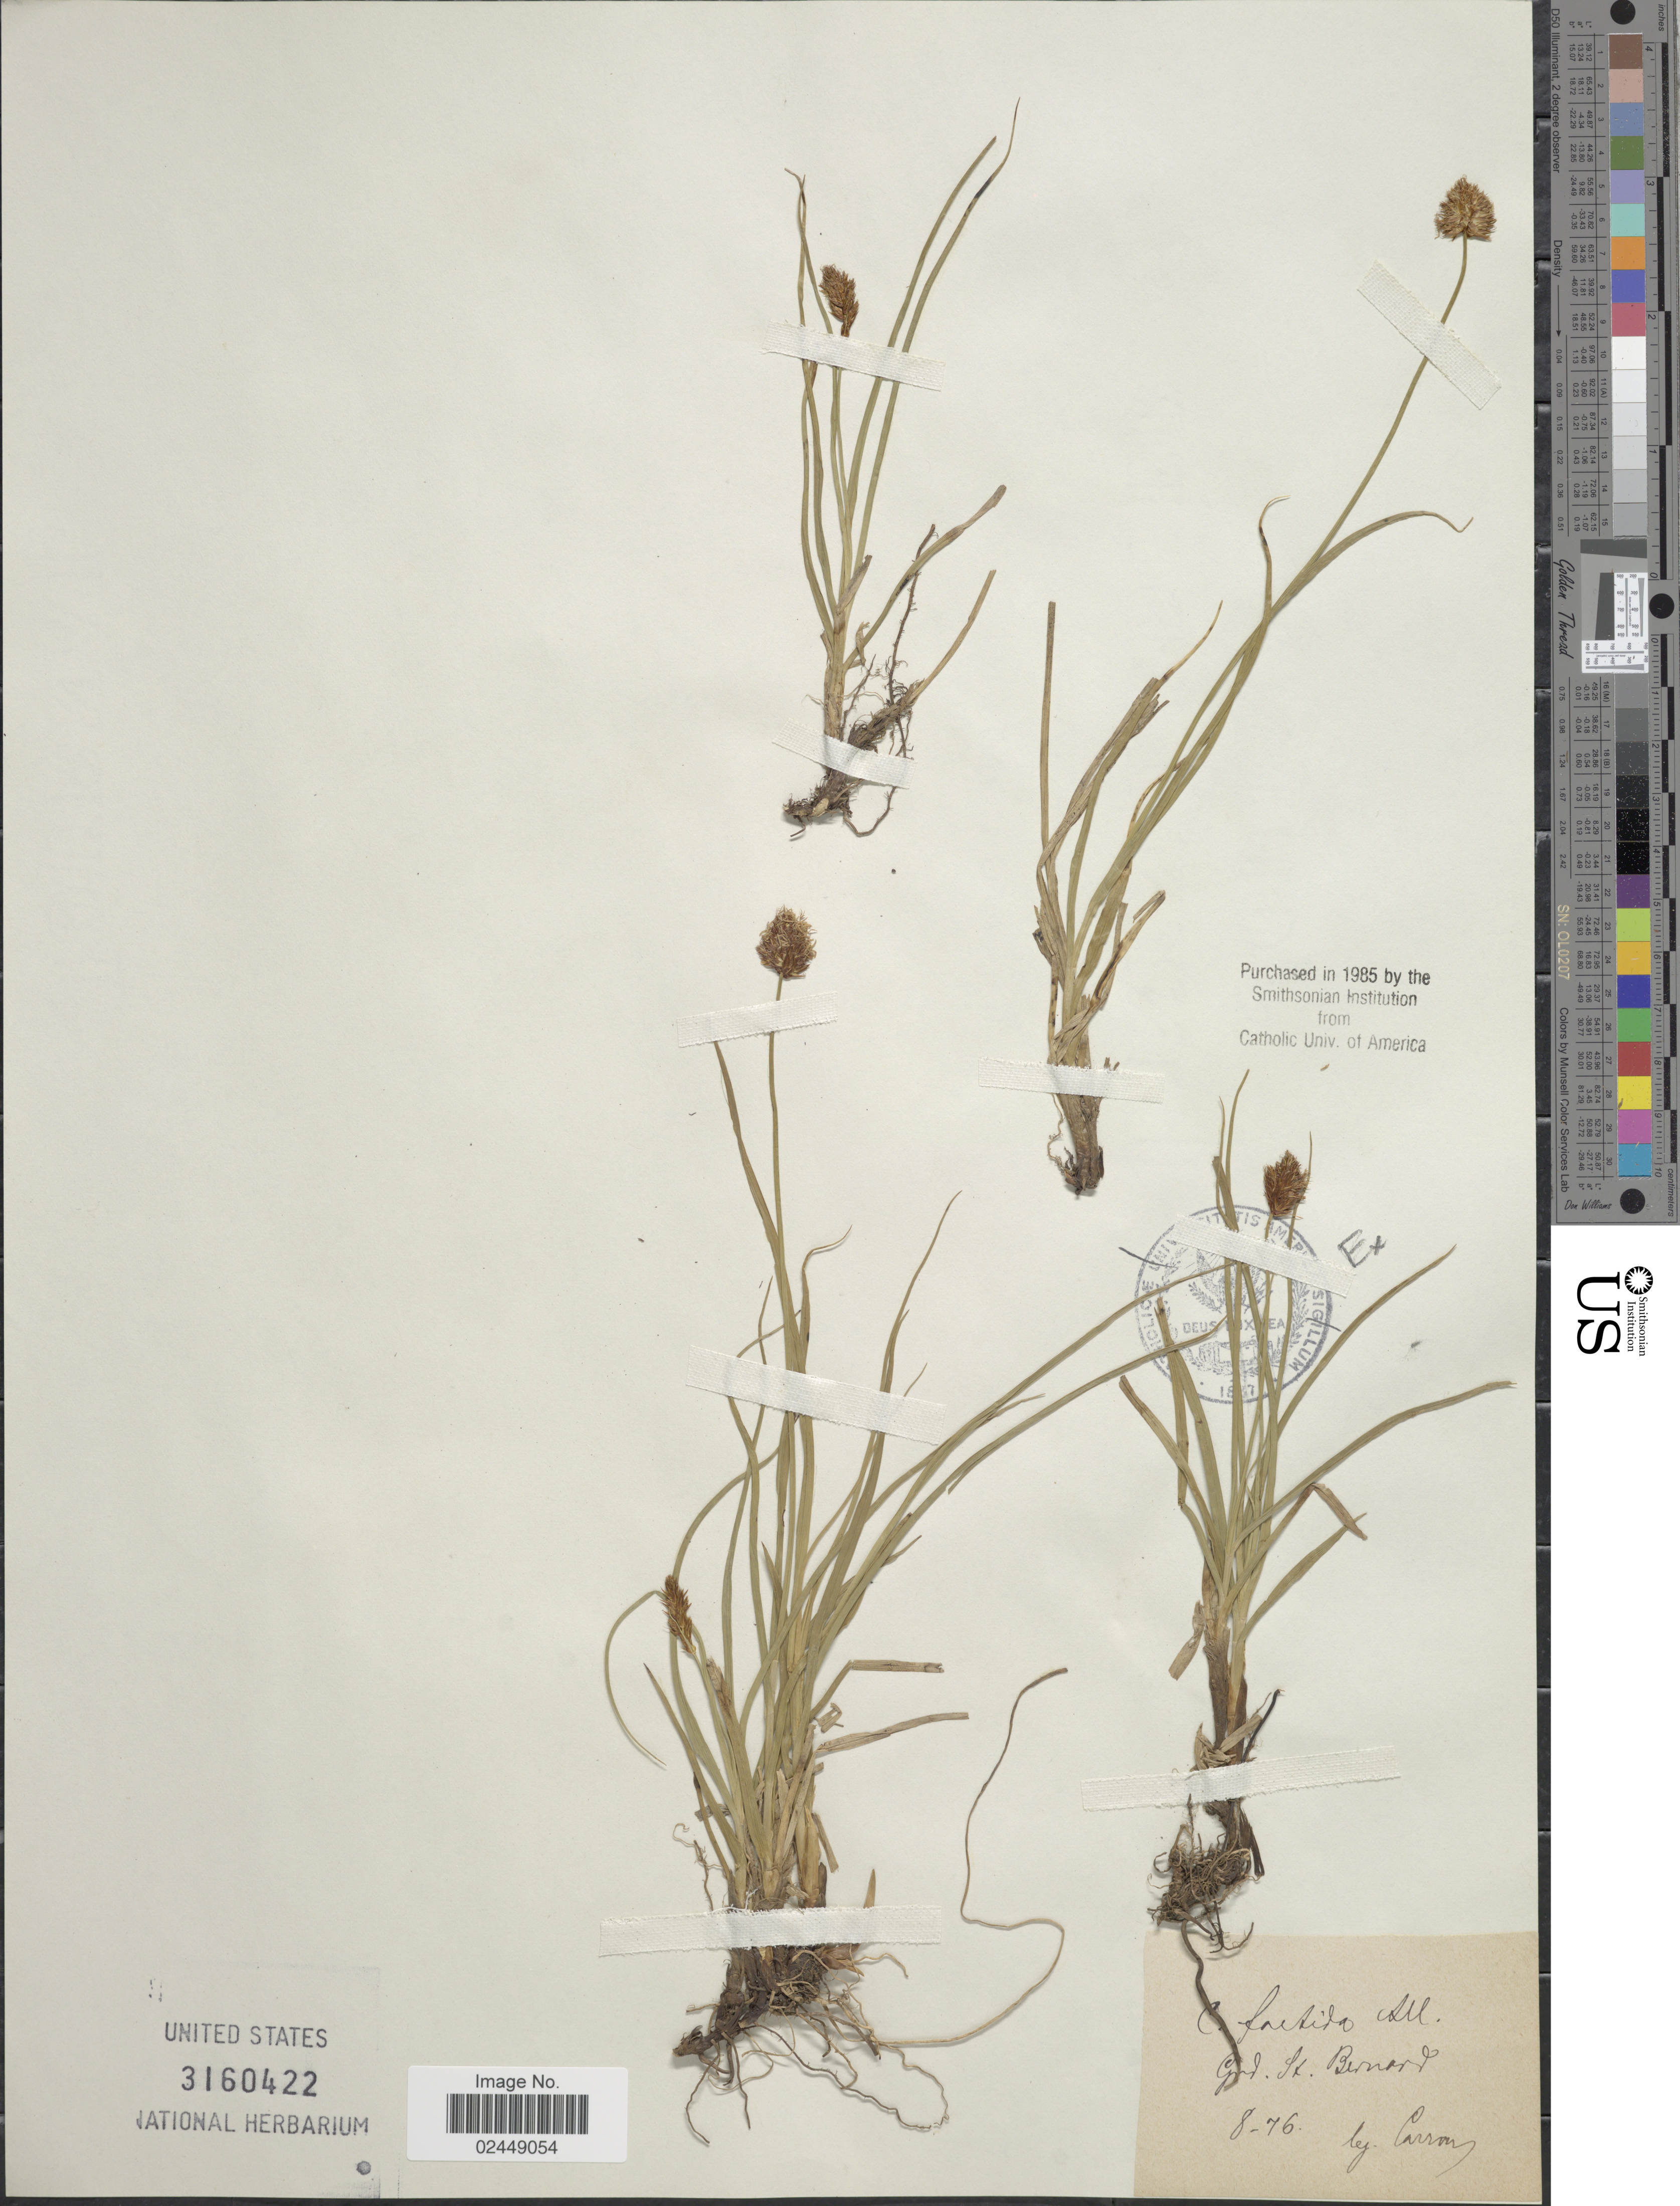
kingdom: Plantae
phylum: Tracheophyta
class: Liliopsida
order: Poales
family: Cyperaceae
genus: Carex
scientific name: Carex foetida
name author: All.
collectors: Carron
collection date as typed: Transcribed d/m/y: /8/76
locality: Grand St Bernard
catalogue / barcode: US 3160422